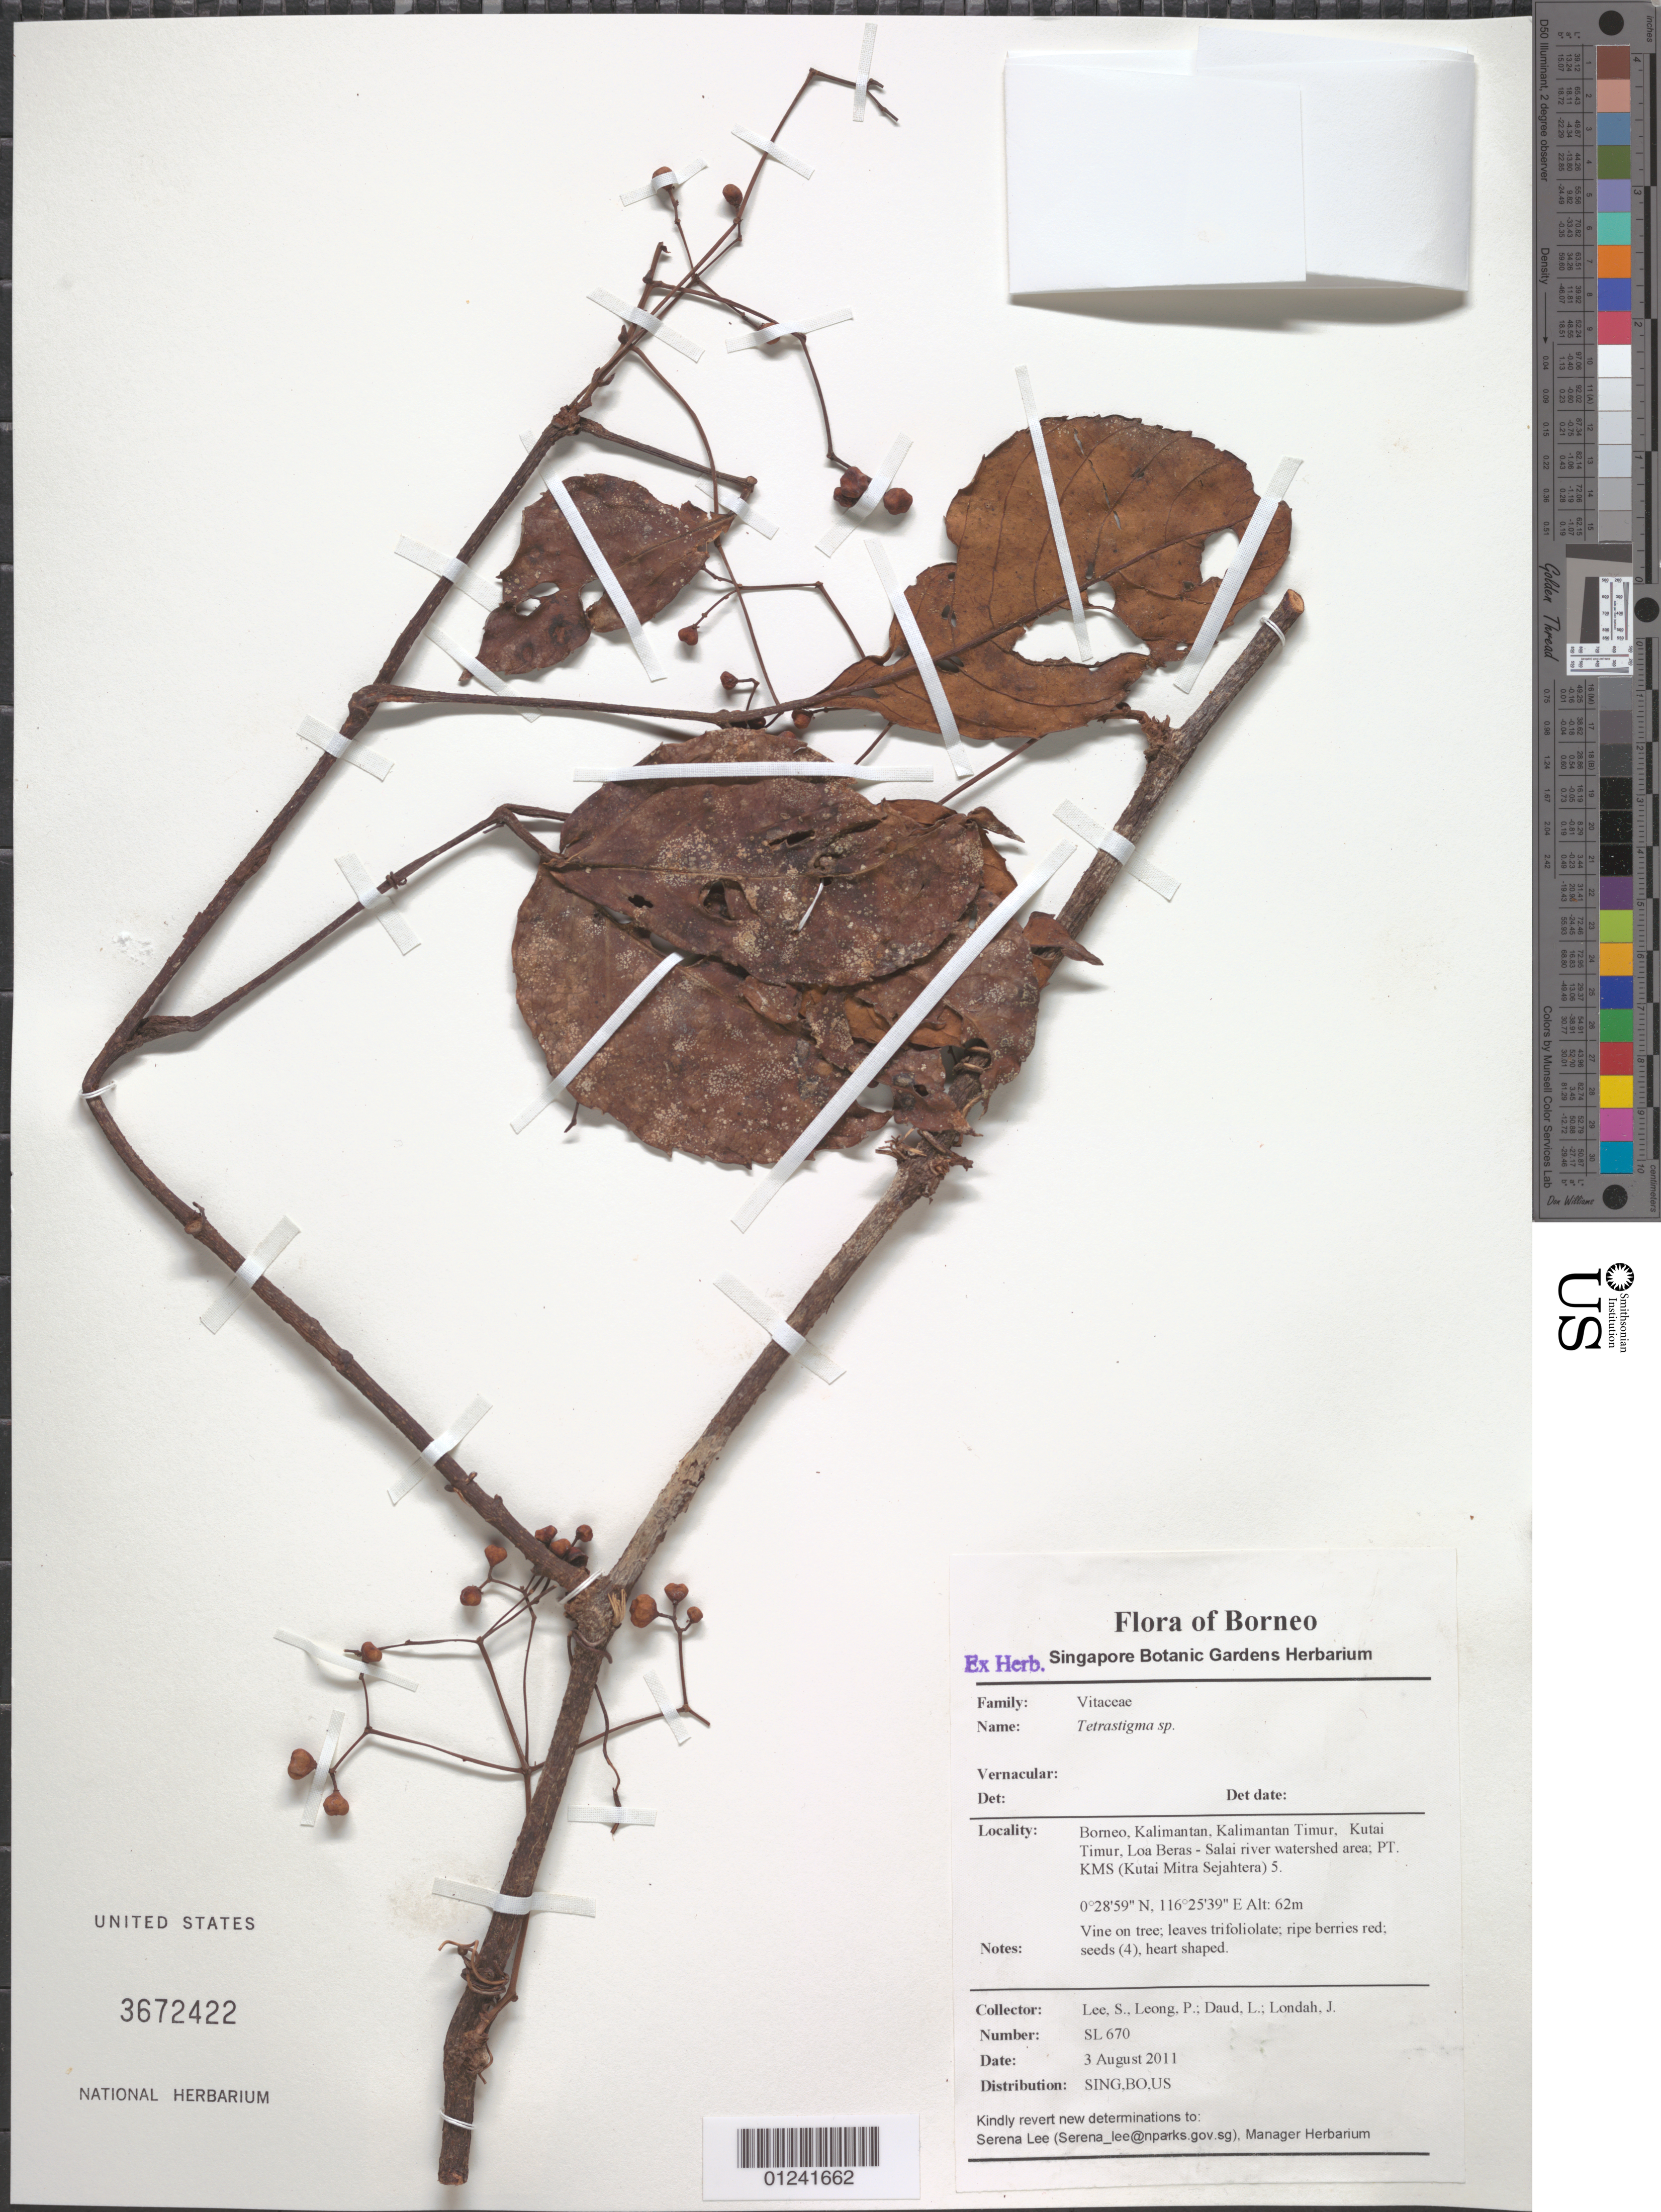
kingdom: Plantae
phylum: Tracheophyta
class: Magnoliopsida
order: Vitales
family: Vitaceae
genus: Tetrastigma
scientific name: Tetrastigma sp.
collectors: S. Lee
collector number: SL 670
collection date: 2011-08-03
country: Indonesia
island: Borneo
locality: Kalimantan, Kalimantan Timur, Kutai Timur, Loa Beras - Salai river watershed area;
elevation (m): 62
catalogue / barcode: US 3672422